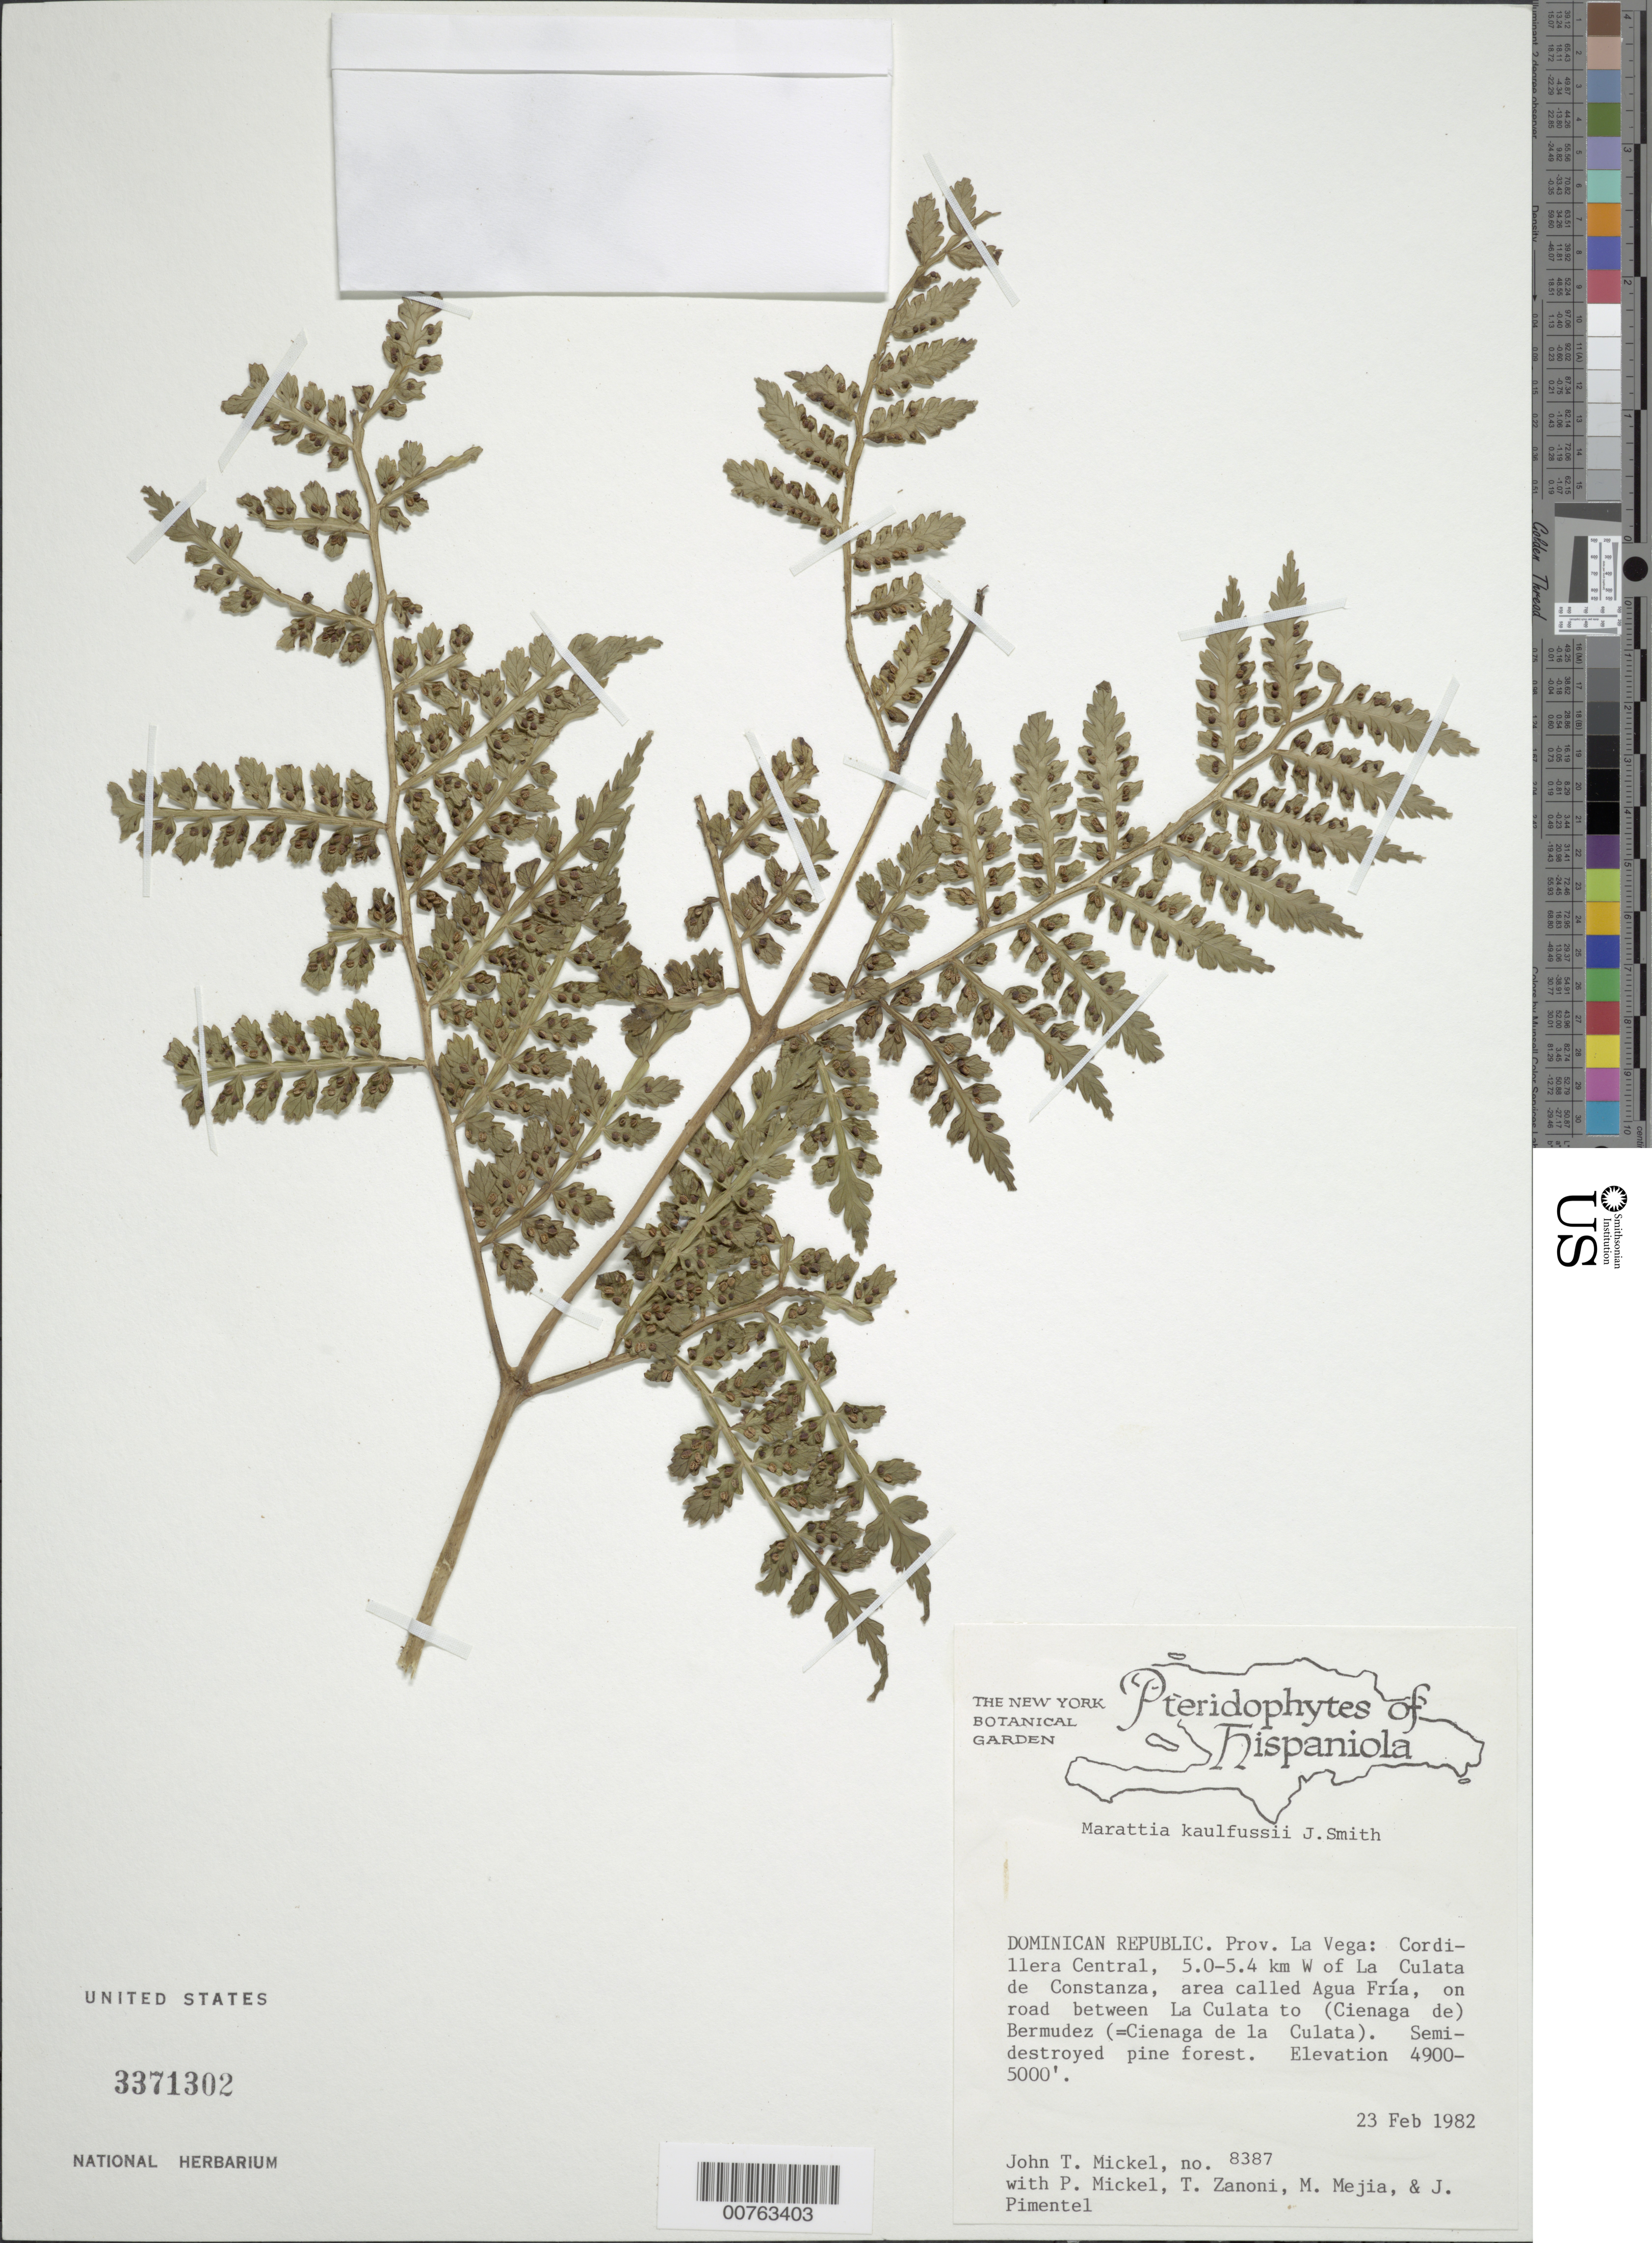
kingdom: Plantae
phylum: Tracheophyta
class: Polypodiopsida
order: Marattiales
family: Marattiaceae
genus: Marattia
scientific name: Marattia laevis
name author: Sm.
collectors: J. T. Mickel, P. Mickel, T. A. Zanoni, M. Mejia & J. Pimentel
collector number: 8387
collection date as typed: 23 Feb 1982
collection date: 1982-02-23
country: Dominican Republic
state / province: La Vega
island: Hispaniola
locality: Provincia La Vega, Cordillera Central, 5-5.4 km W of La Culata de Constanza, area called Agua Fría, on road between La Culata to (Cienega de) Bermudez (=Cienega de la Culata)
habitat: Semi-destroyed pine forest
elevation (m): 1494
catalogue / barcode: US 3371302